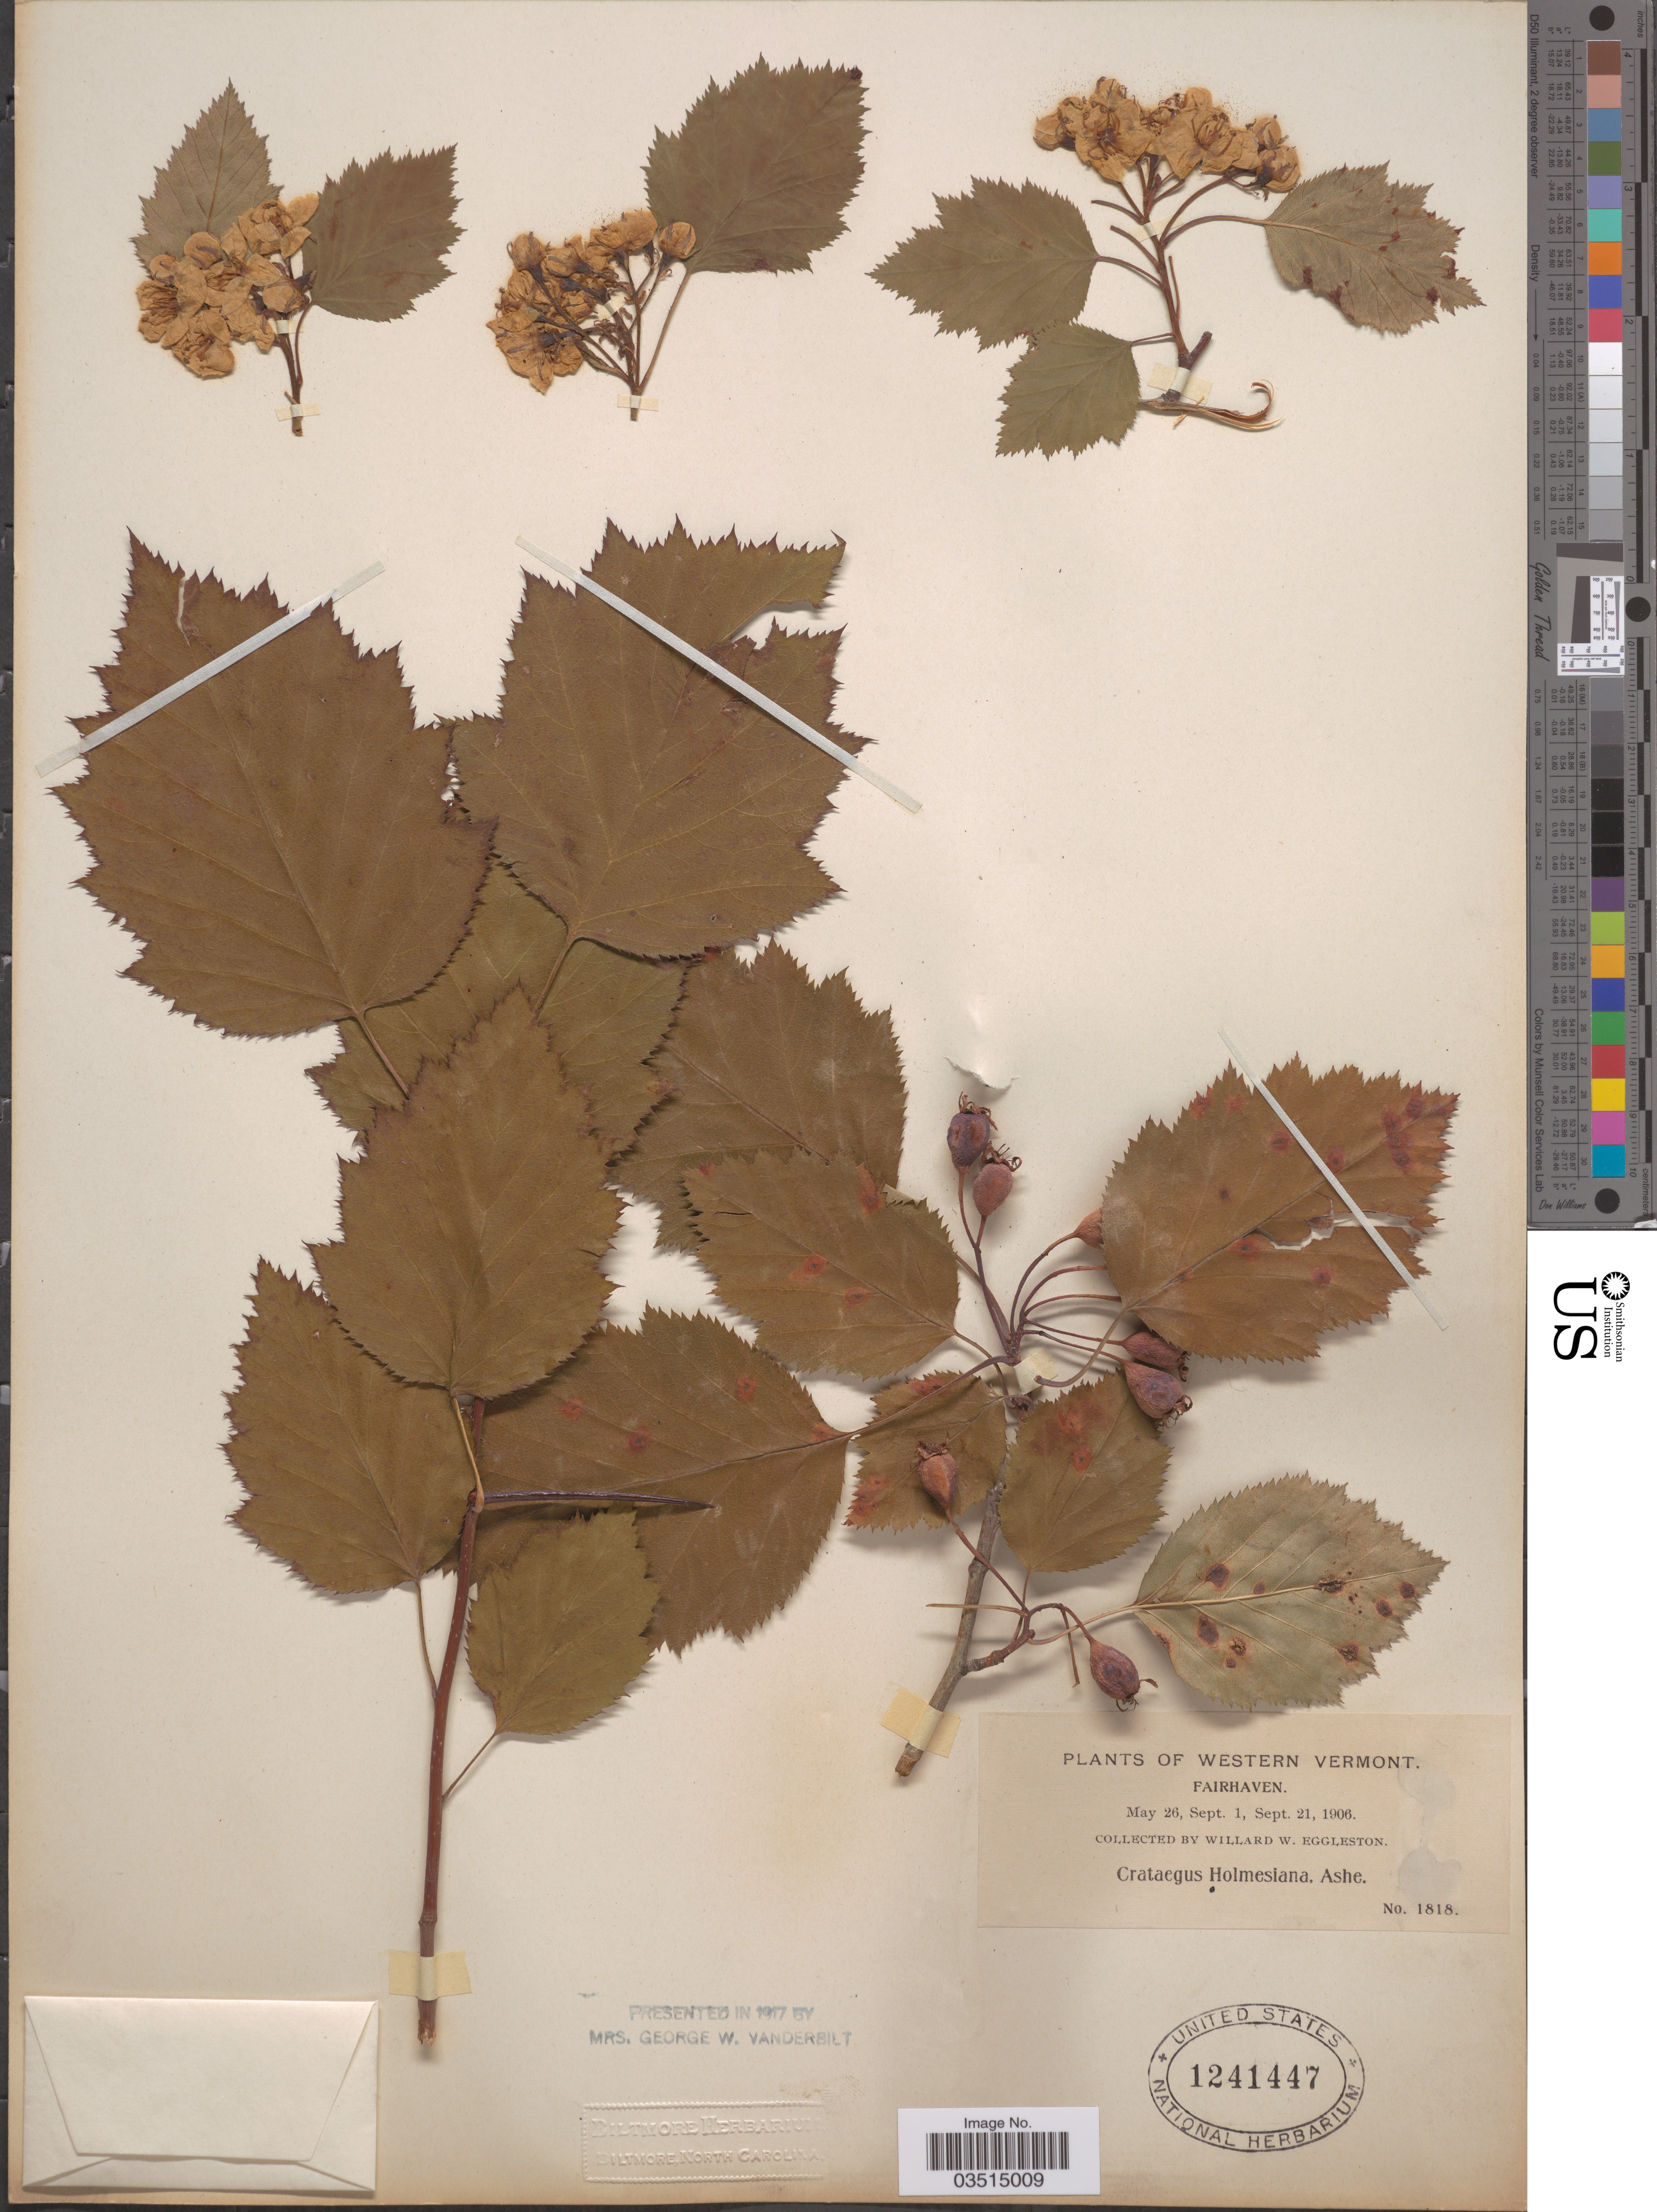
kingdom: Plantae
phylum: Tracheophyta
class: Magnoliopsida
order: Rosales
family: Rosaceae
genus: Crataegus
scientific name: Crataegus holmesiana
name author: Ashe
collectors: W. W. Eggleston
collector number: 1818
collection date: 1906-05-26/1906-09-21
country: United States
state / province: Vermont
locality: Western Vermont. Fairhaven.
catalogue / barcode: US 1241447